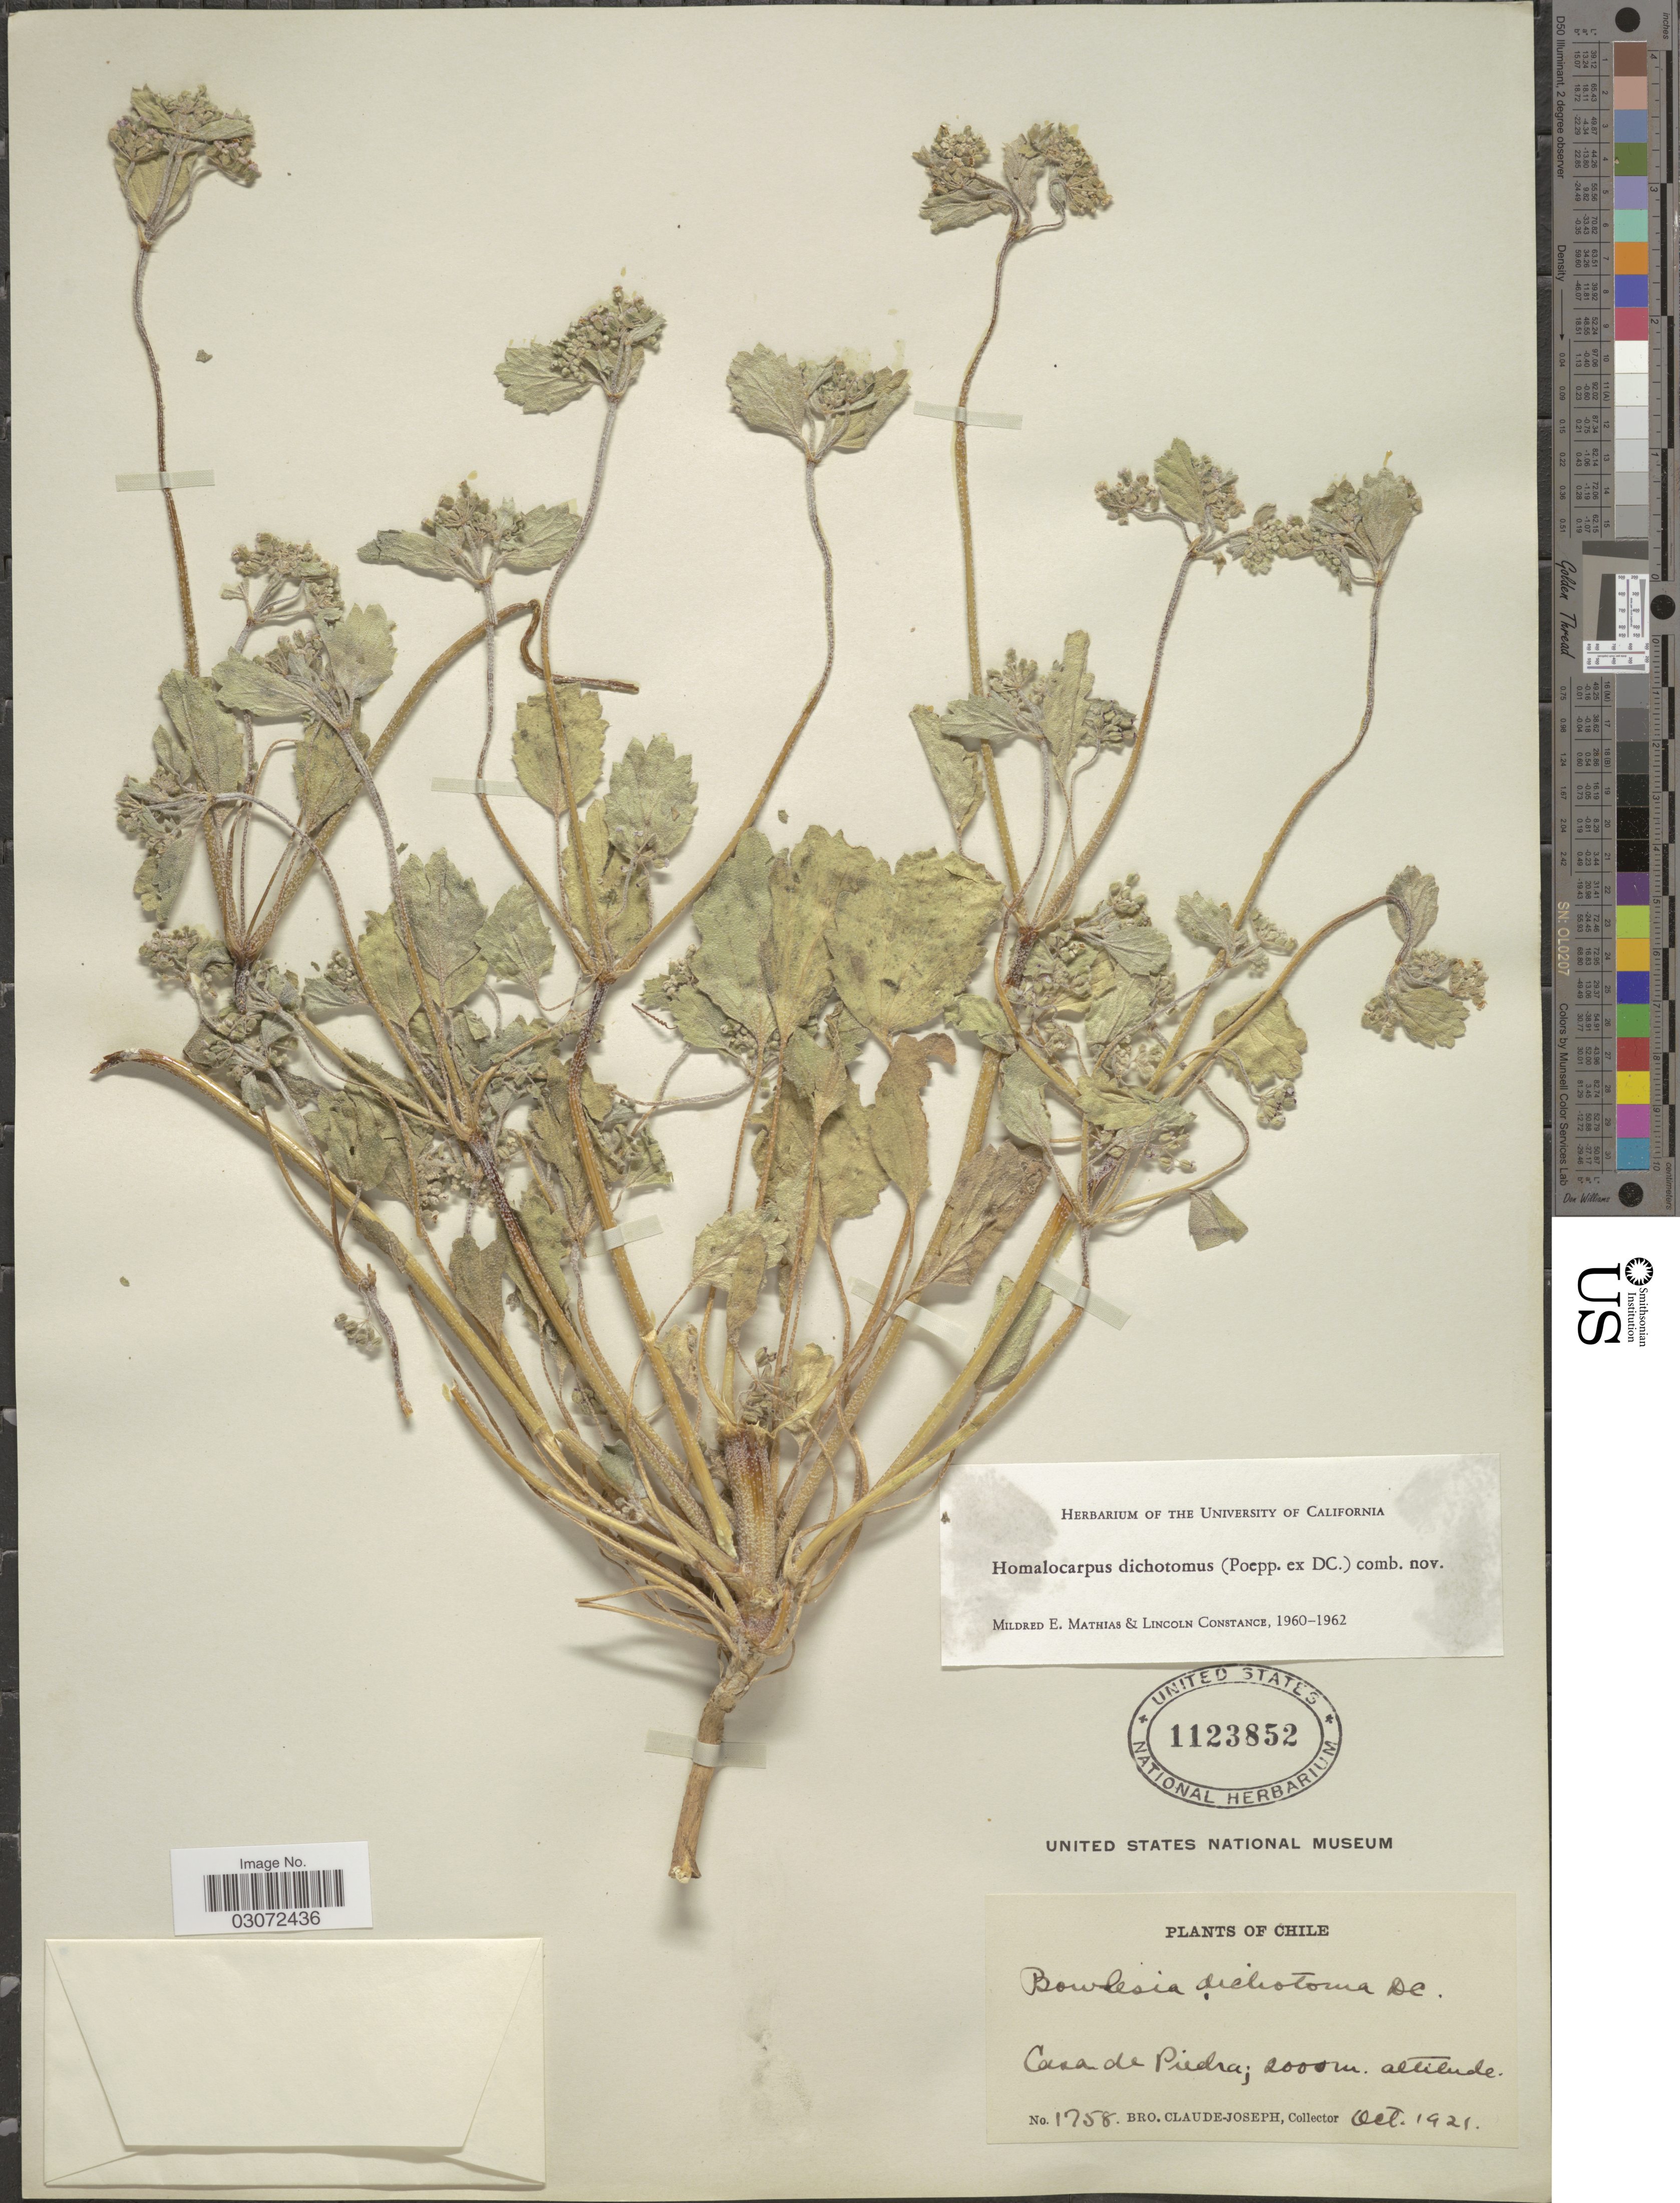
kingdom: Plantae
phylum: Tracheophyta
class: Magnoliopsida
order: Apiales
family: Apiaceae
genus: Homalocarpus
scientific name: Homalocarpus dichotomus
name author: (Poepp. ex DC.) Mathias & Constance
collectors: Bro. Claude-Joseph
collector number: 1758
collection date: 1921-10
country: Chile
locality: Casa de Piedra.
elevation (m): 2000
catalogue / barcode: US 1123852